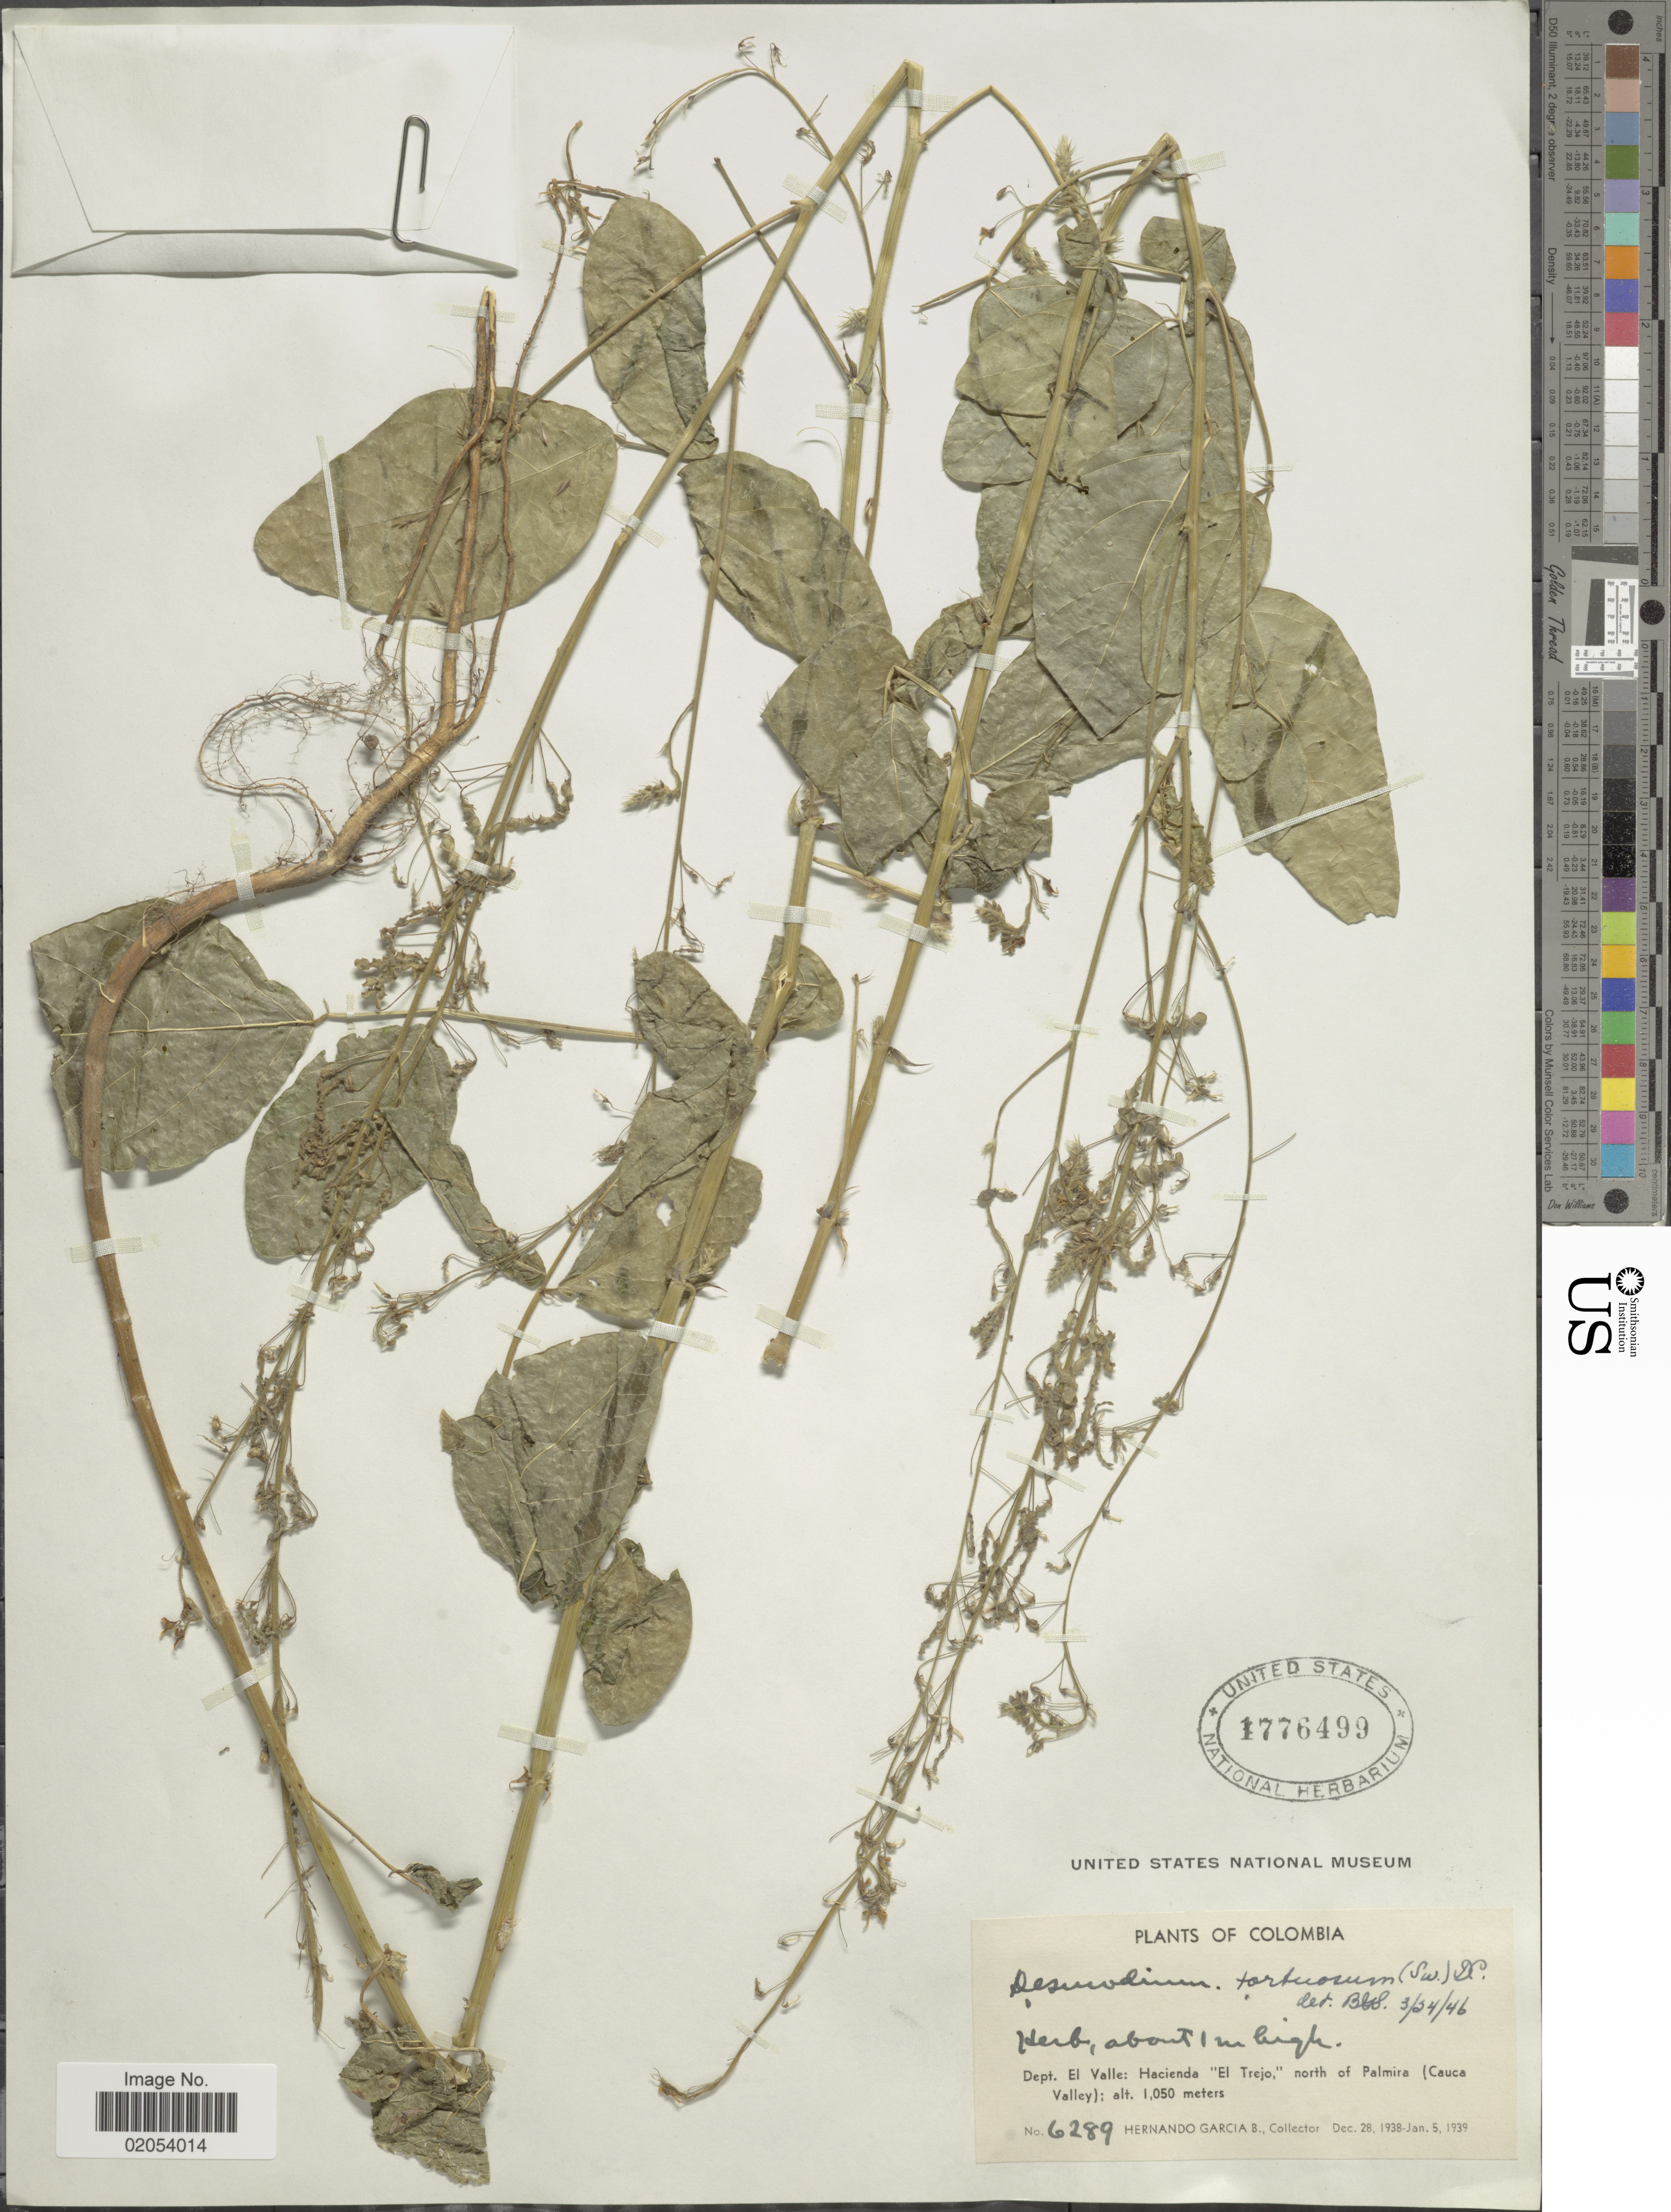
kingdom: Plantae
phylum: Tracheophyta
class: Magnoliopsida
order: Fabales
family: Fabaceae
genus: Desmodium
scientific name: Desmodium tortuosum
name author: (Sw.) DC.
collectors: H. García Barriga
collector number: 6289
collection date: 1939-01-05/1939-12-28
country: Colombia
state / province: Valle del Cauca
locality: Dept. El Valle: Hacienda "El Trejo"north of Palmira (Cauca Valley)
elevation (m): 1050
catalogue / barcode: US 1776499